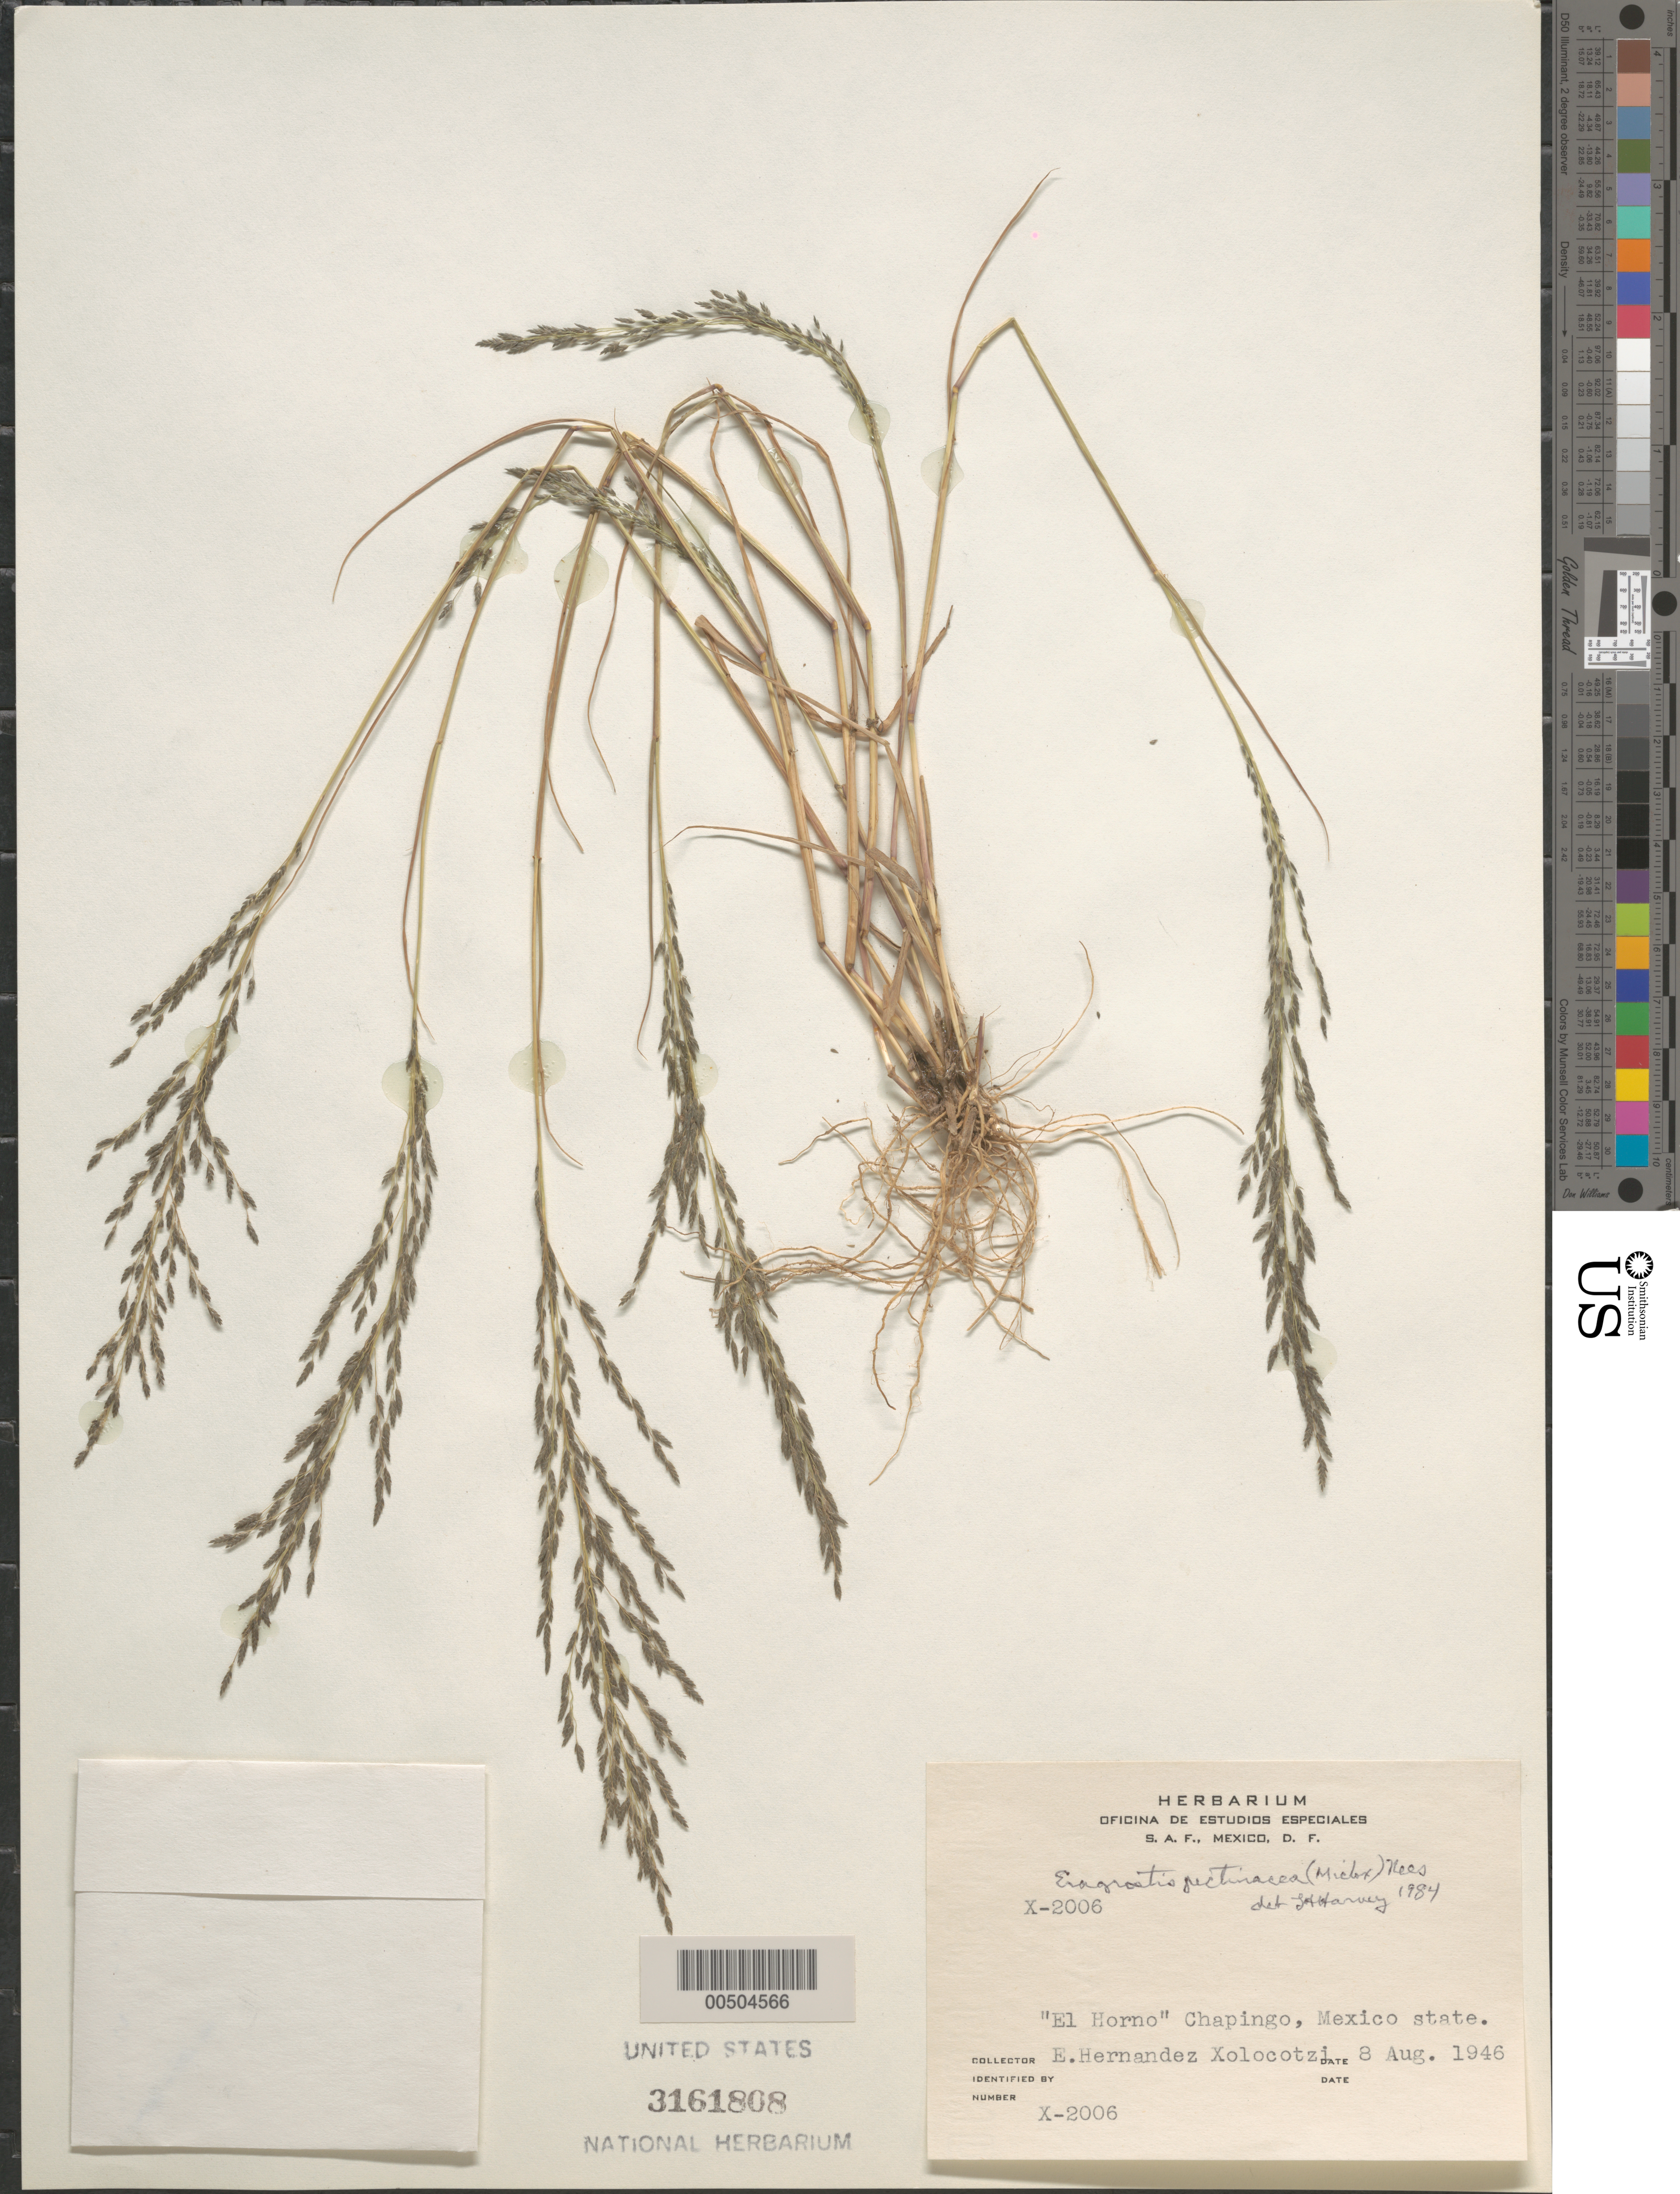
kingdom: Plantae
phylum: Tracheophyta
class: Liliopsida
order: Poales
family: Poaceae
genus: Eragrostis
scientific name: Eragrostis pectinacea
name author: (Michx.) Nees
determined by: Harvey, L. H.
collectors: E. I. Hernández-X.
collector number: X-2006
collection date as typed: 8 Aug 1946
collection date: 1946-08-08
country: Mexico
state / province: México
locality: El Horno Chapingo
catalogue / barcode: US 3161808